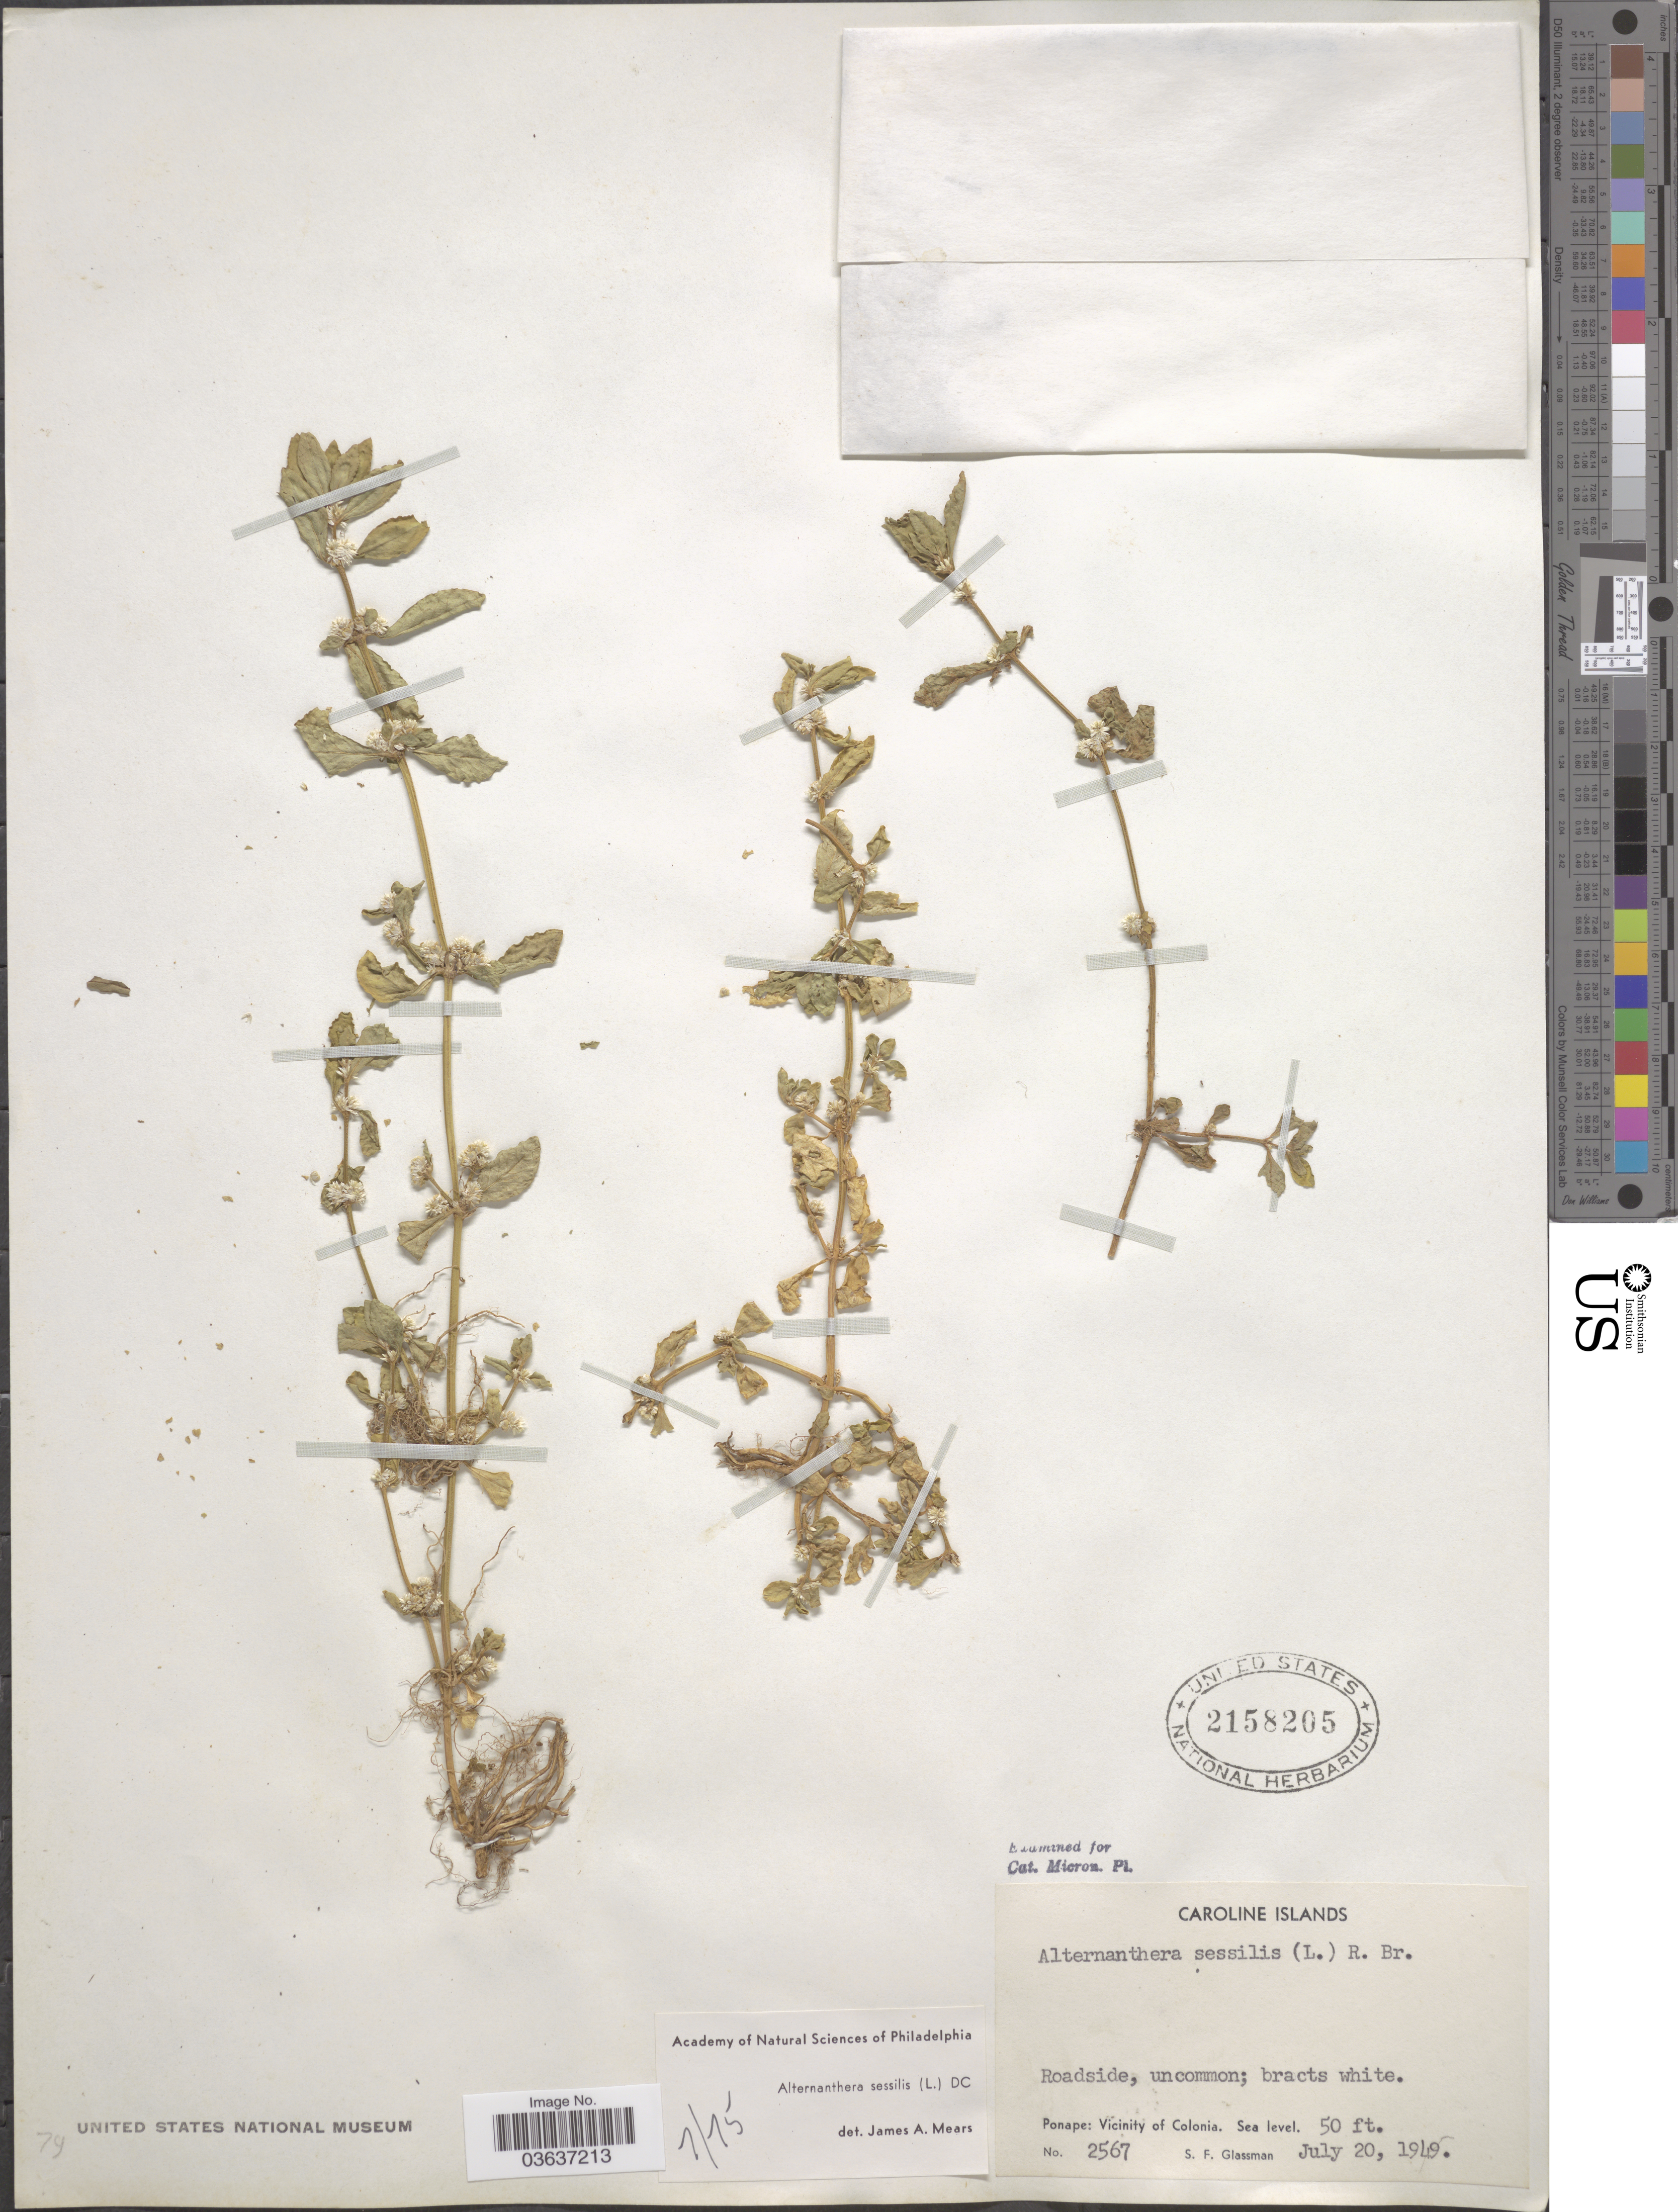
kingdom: Plantae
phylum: Tracheophyta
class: Magnoliopsida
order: Caryophyllales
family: Amaranthaceae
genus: Alternanthera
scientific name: Alternanthera sessilis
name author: (L.) DC.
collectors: S. F. Glassman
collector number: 2567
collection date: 1949-07-20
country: Micronesia, Federated States of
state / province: Pohnpei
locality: Caroline Islands. Roadside. Ponape: Vicinity of Colonia.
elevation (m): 0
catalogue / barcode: US 2158205